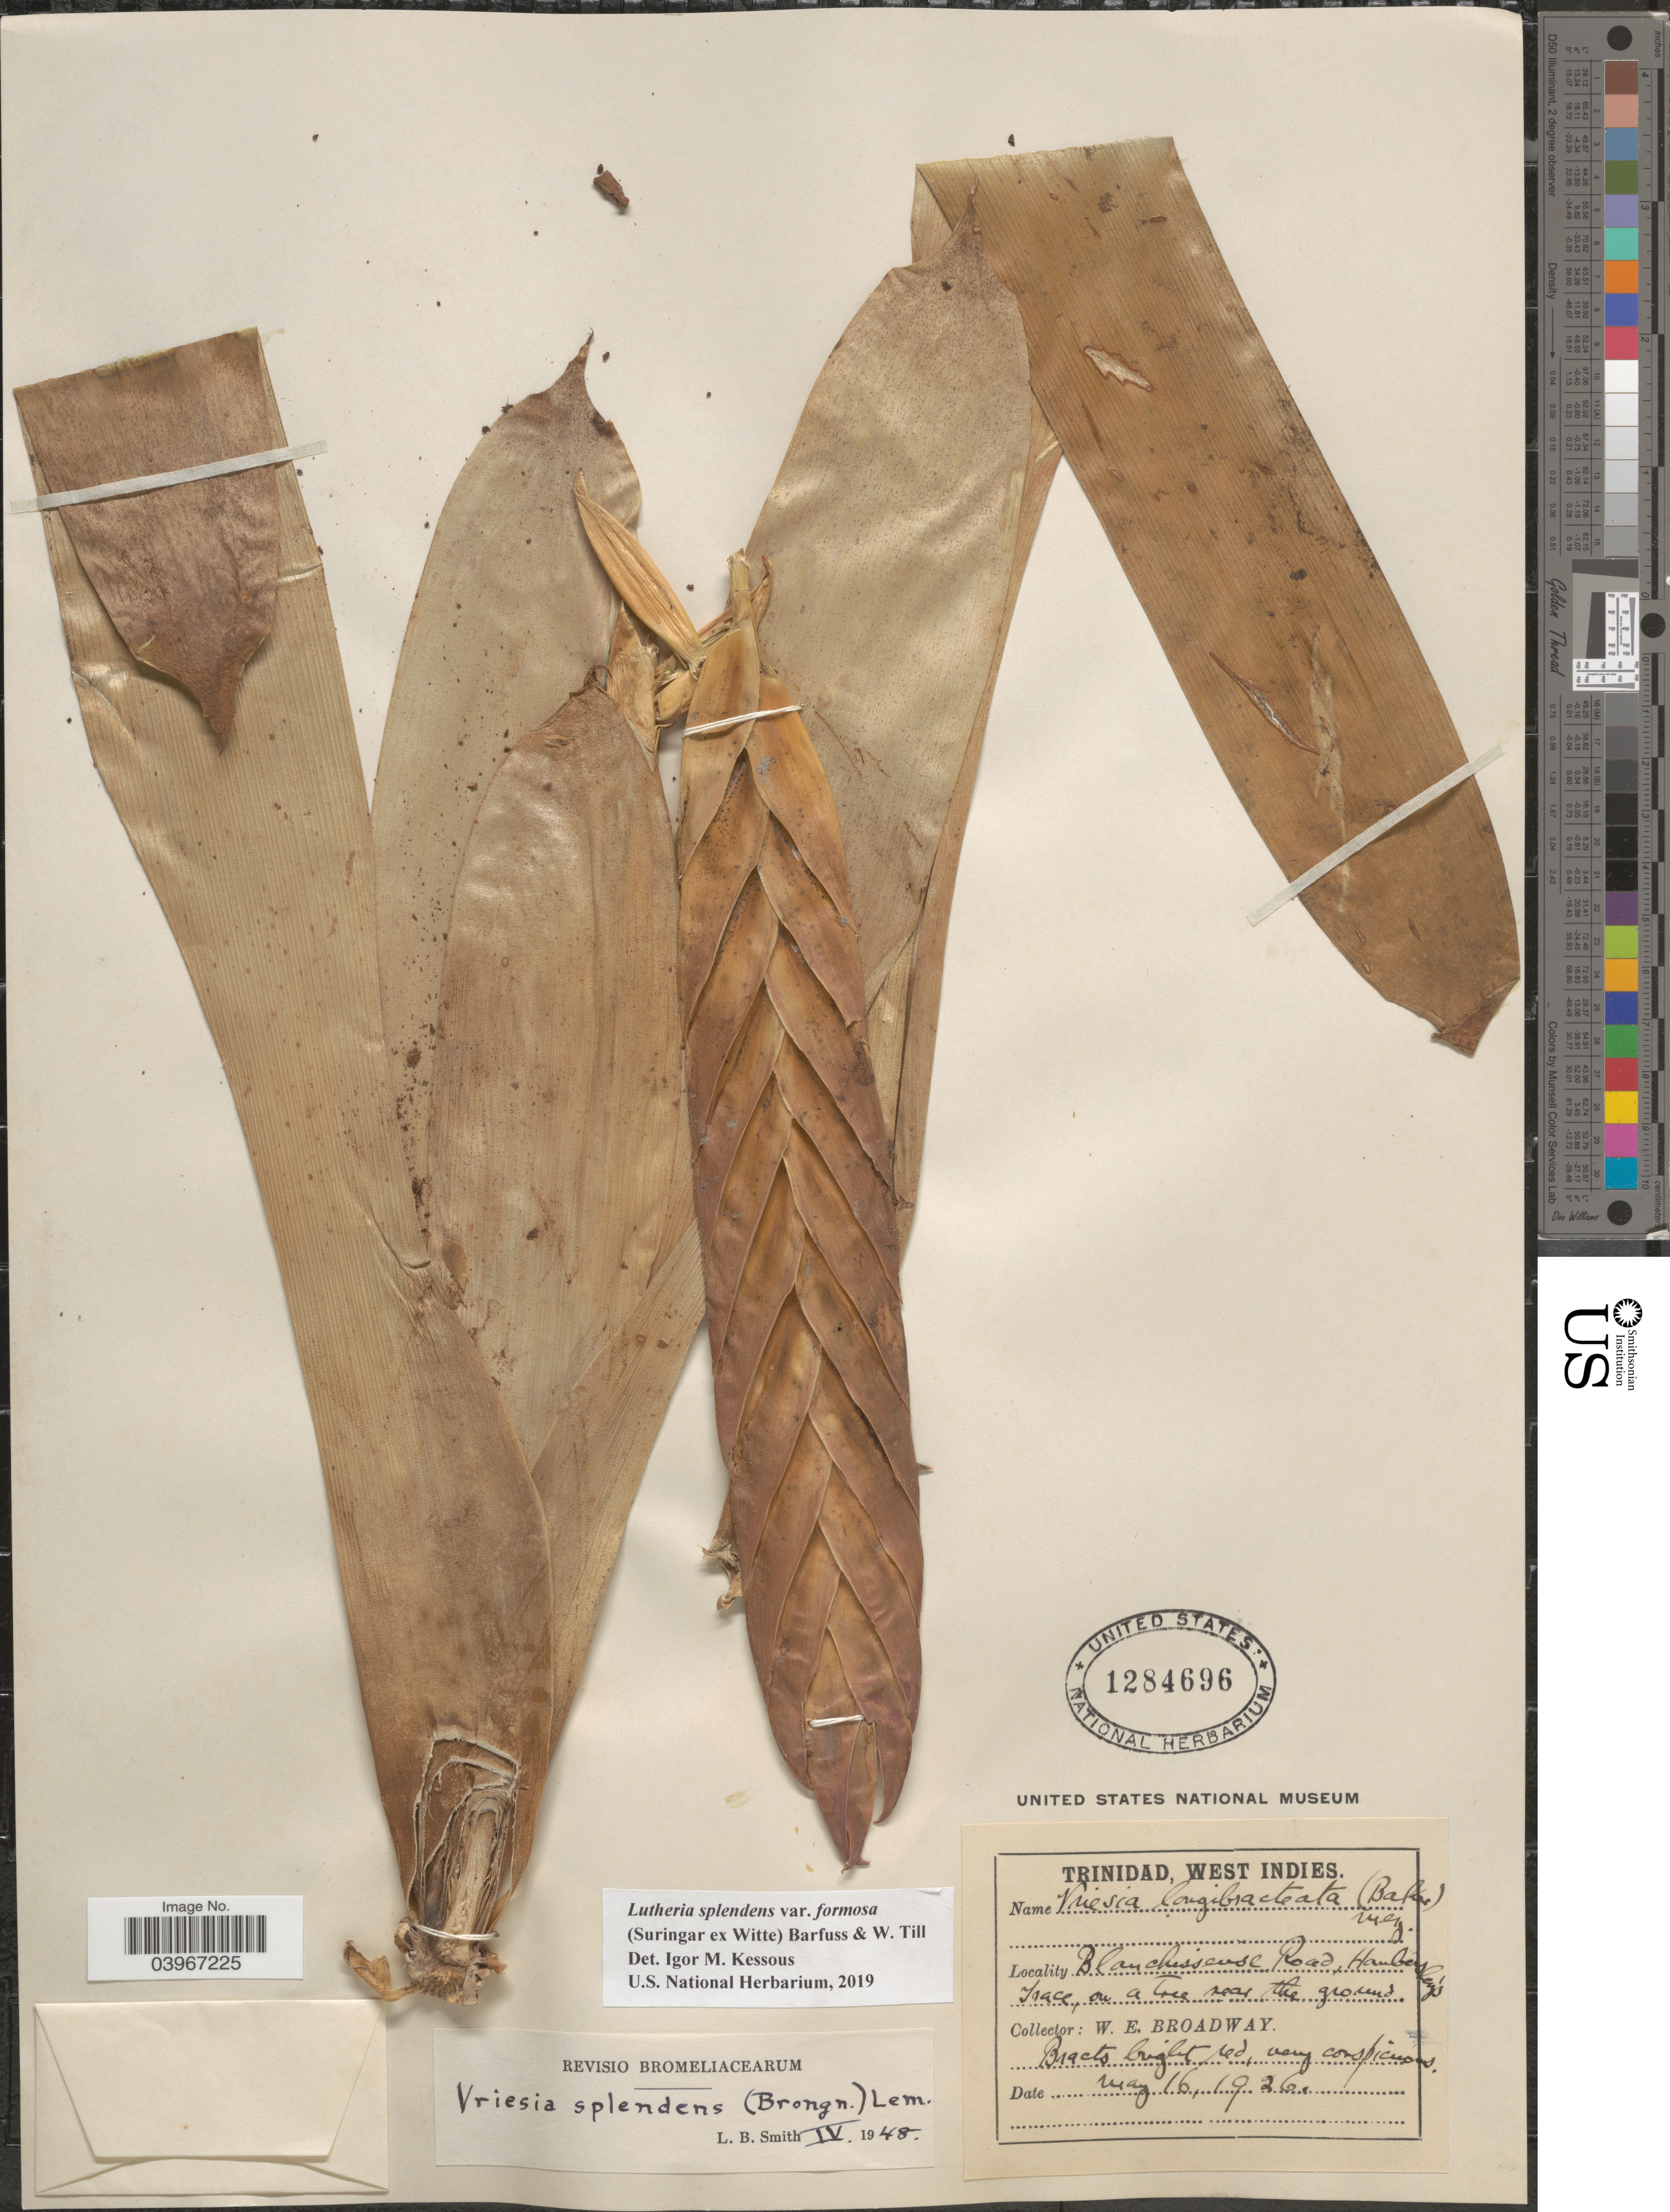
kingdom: Plantae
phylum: Tracheophyta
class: Liliopsida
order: Poales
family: Bromeliaceae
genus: Lutheria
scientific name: Lutheria splendens var. formosa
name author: (Suringar ex Witte) Barfuss & W. Till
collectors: W. E. Broadway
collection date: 1926-05-16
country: Trinidad and Tobago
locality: Trinidad, West Indies. Blanchisseuse Road, Hanbeyley's Trace, on a tree near the ground.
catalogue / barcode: US 1284696